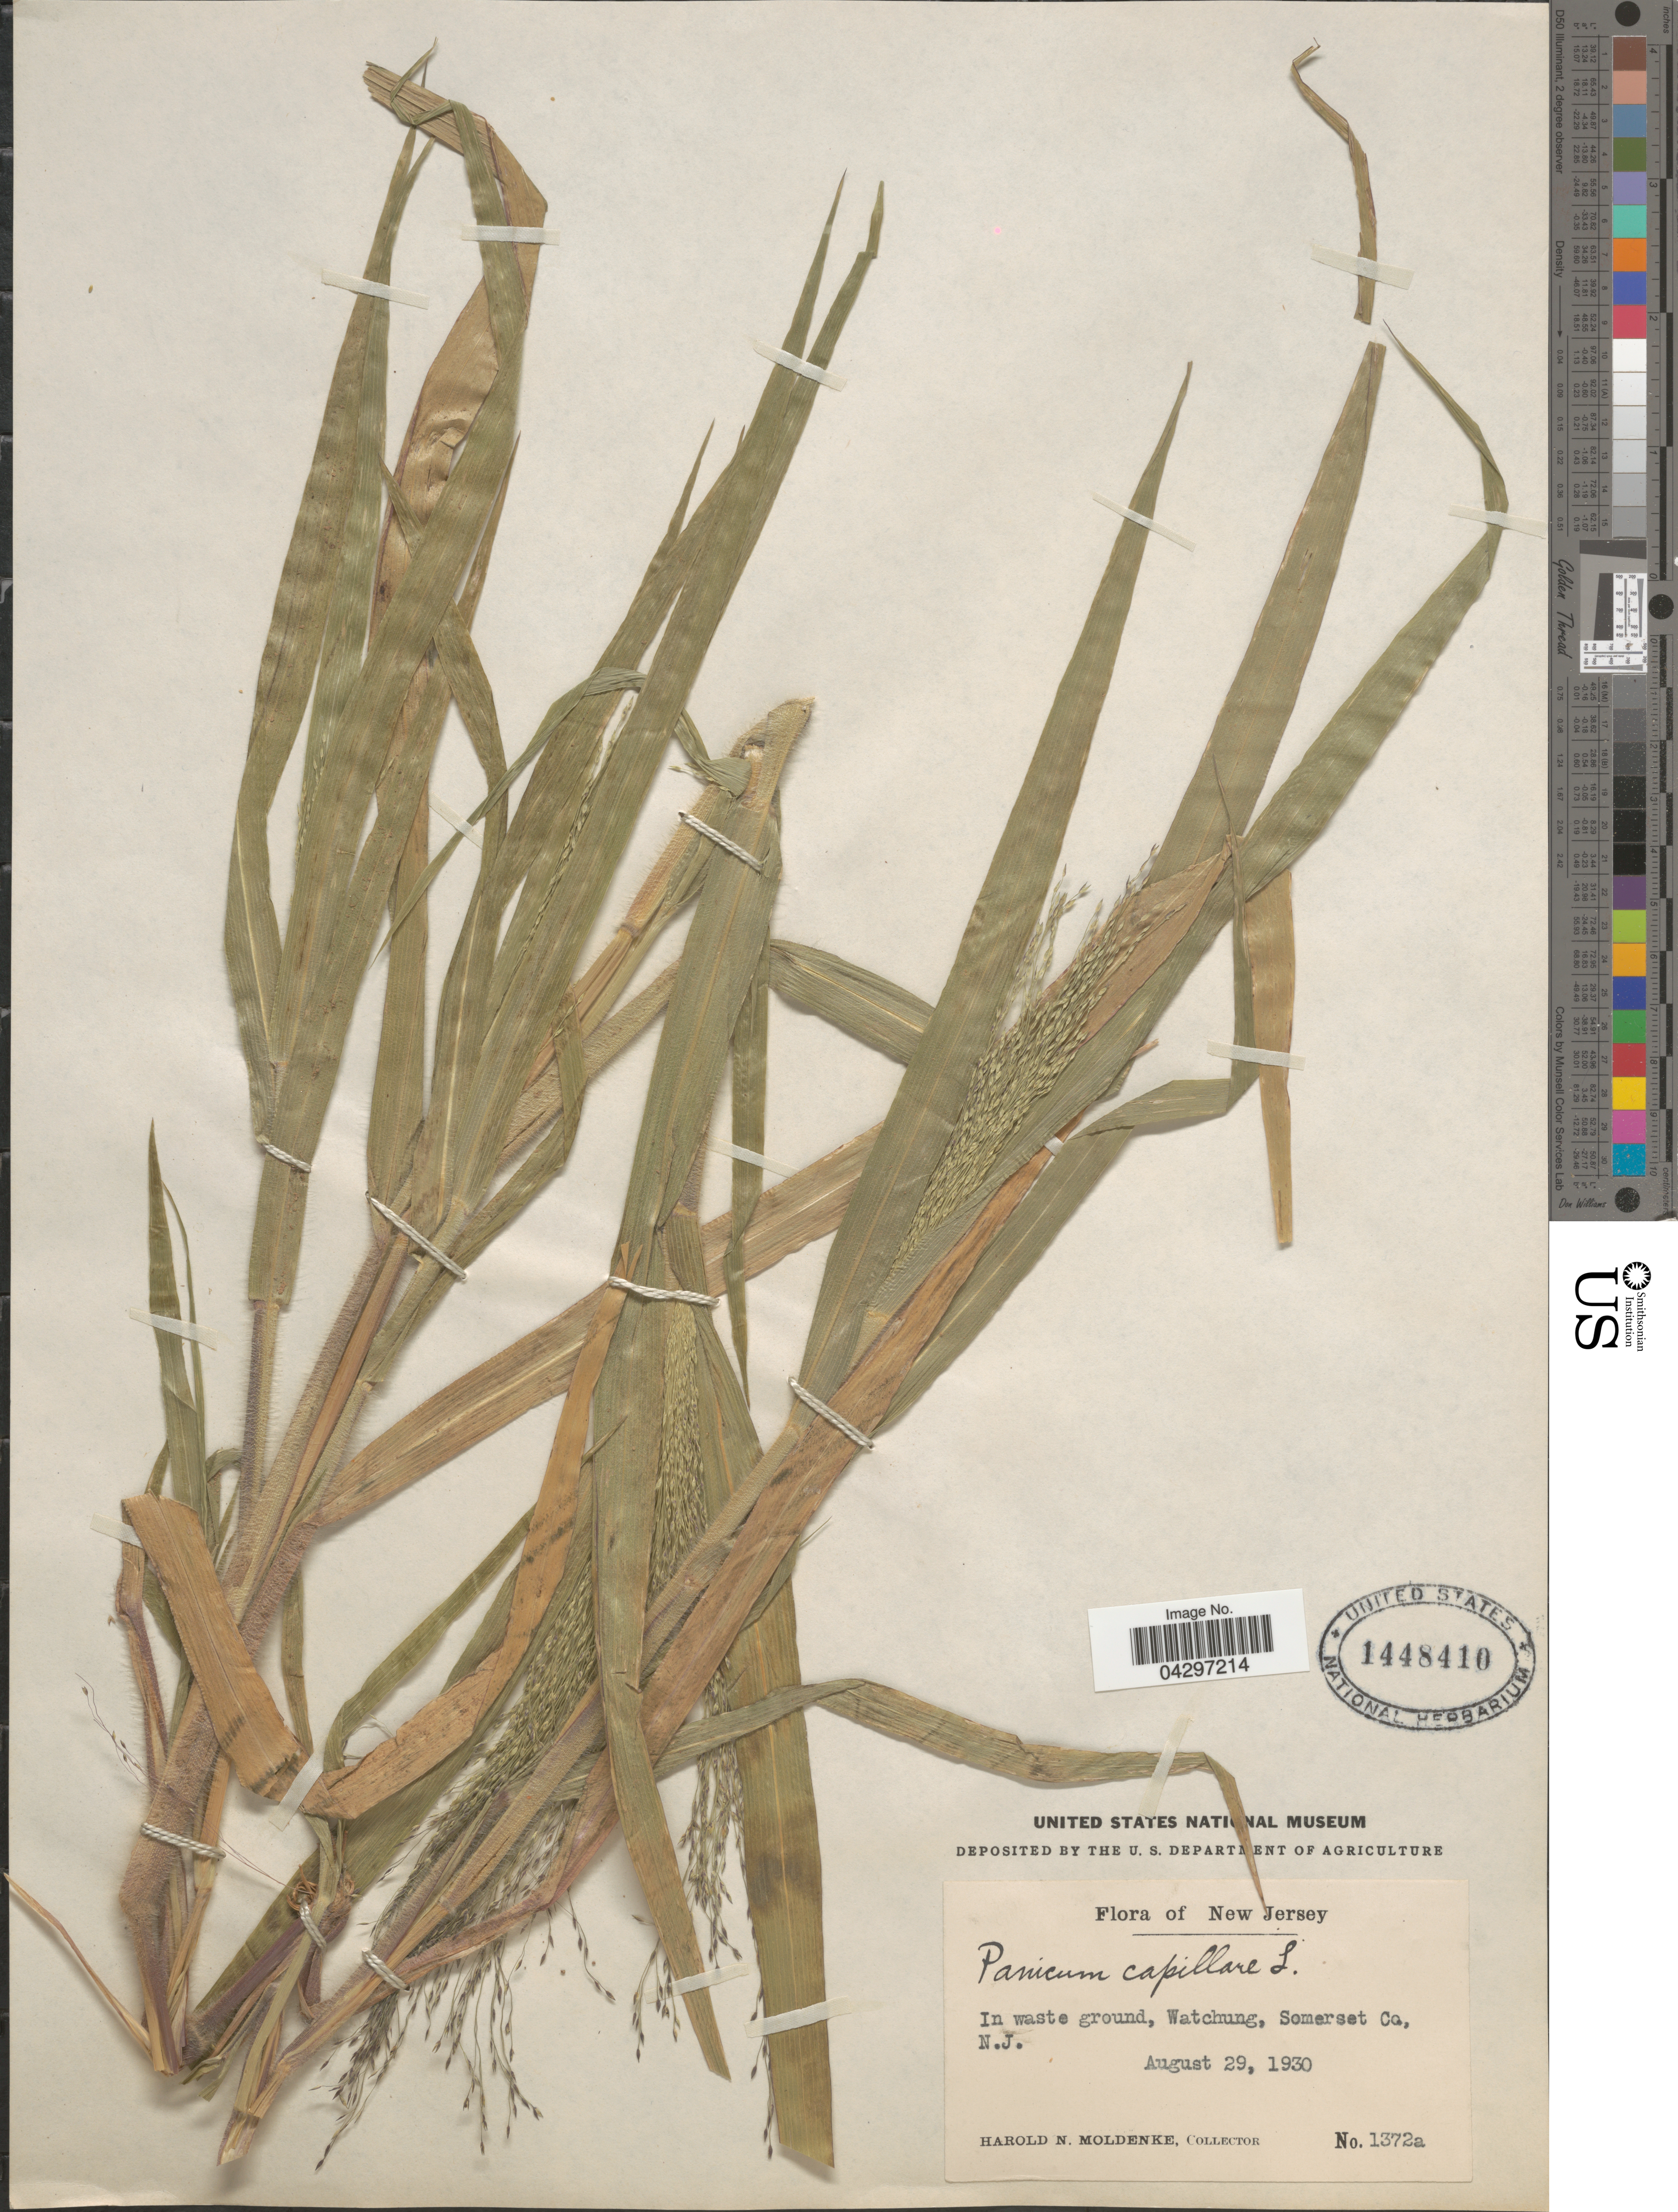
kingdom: Plantae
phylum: Tracheophyta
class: Liliopsida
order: Poales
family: Poaceae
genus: Panicum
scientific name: Panicum capillare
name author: L.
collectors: H. N. Moldenke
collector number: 1372a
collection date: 1930-08-29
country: United States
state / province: New Jersey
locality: In waste ground, Watchung, Somerset Co.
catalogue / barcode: US 1448410